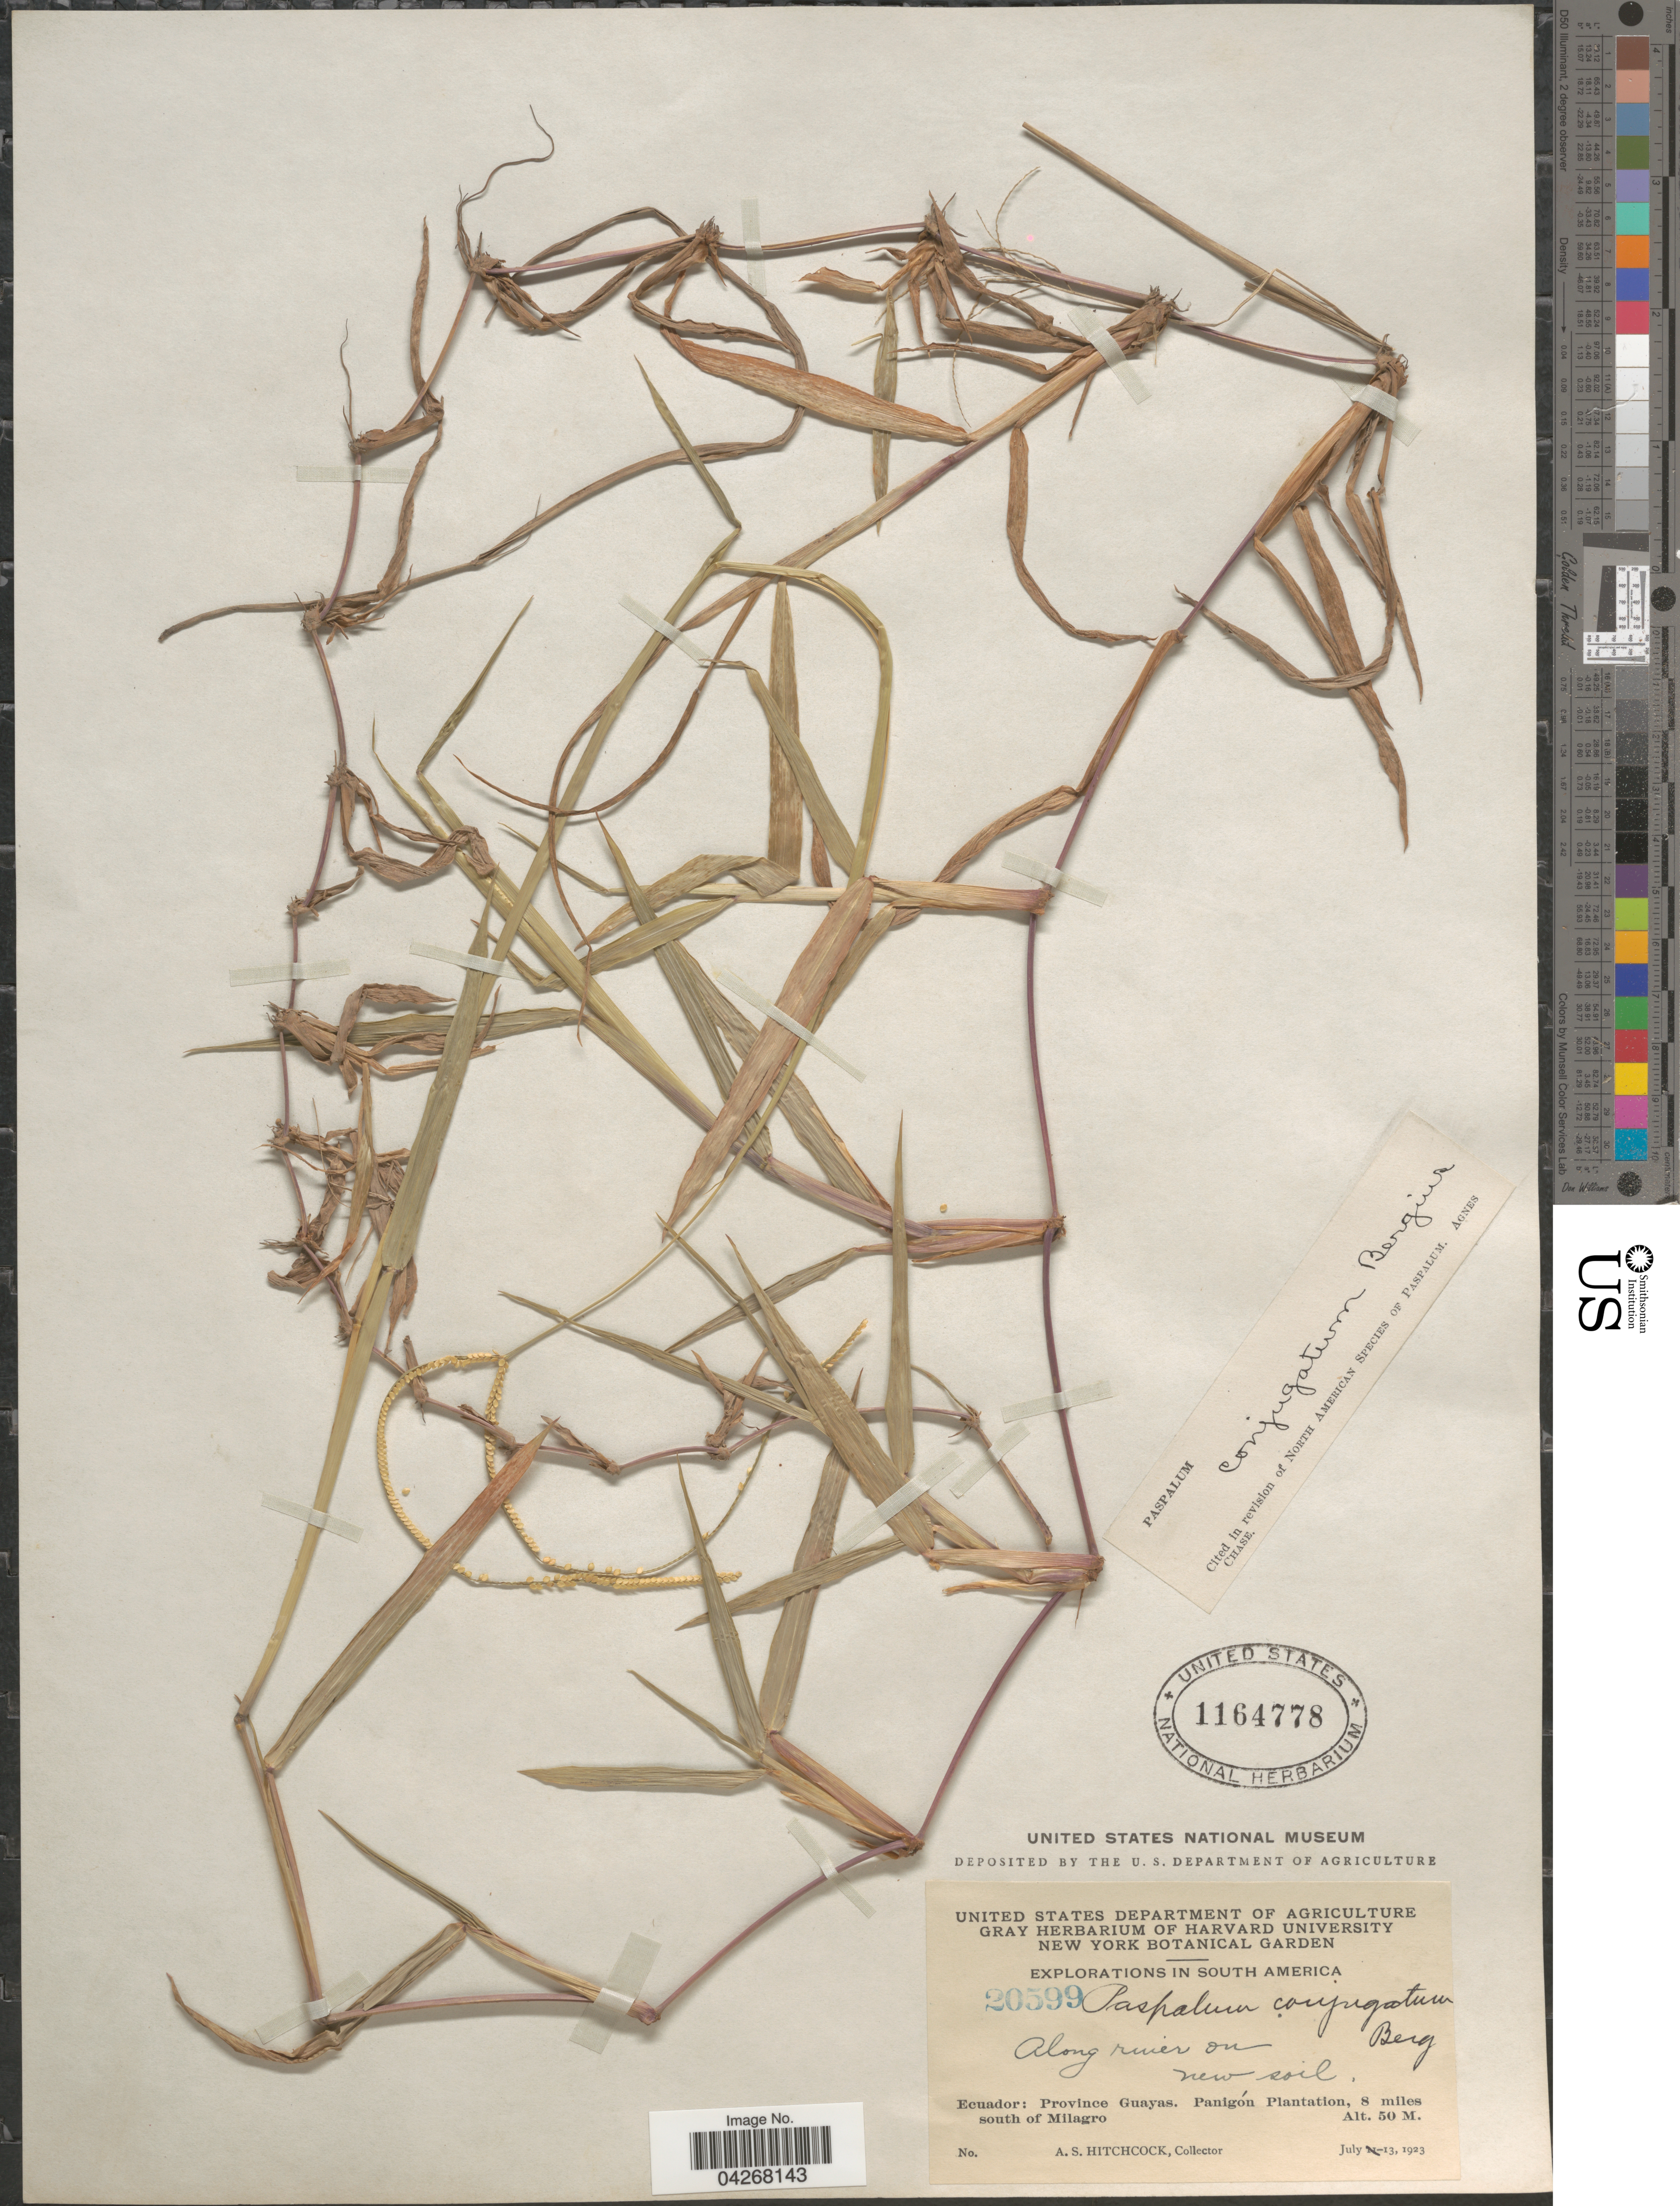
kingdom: Plantae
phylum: Tracheophyta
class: Liliopsida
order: Poales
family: Poaceae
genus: Paspalum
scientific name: Paspalum conjugatum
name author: P.J. Bergius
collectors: A. S. Hitchcock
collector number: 20599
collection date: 1923-07-13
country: Ecuador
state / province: Guayas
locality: Explorations in South America. Panigón Plantation, 8 miles south of Milagro.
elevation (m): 50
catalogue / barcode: US 1164778